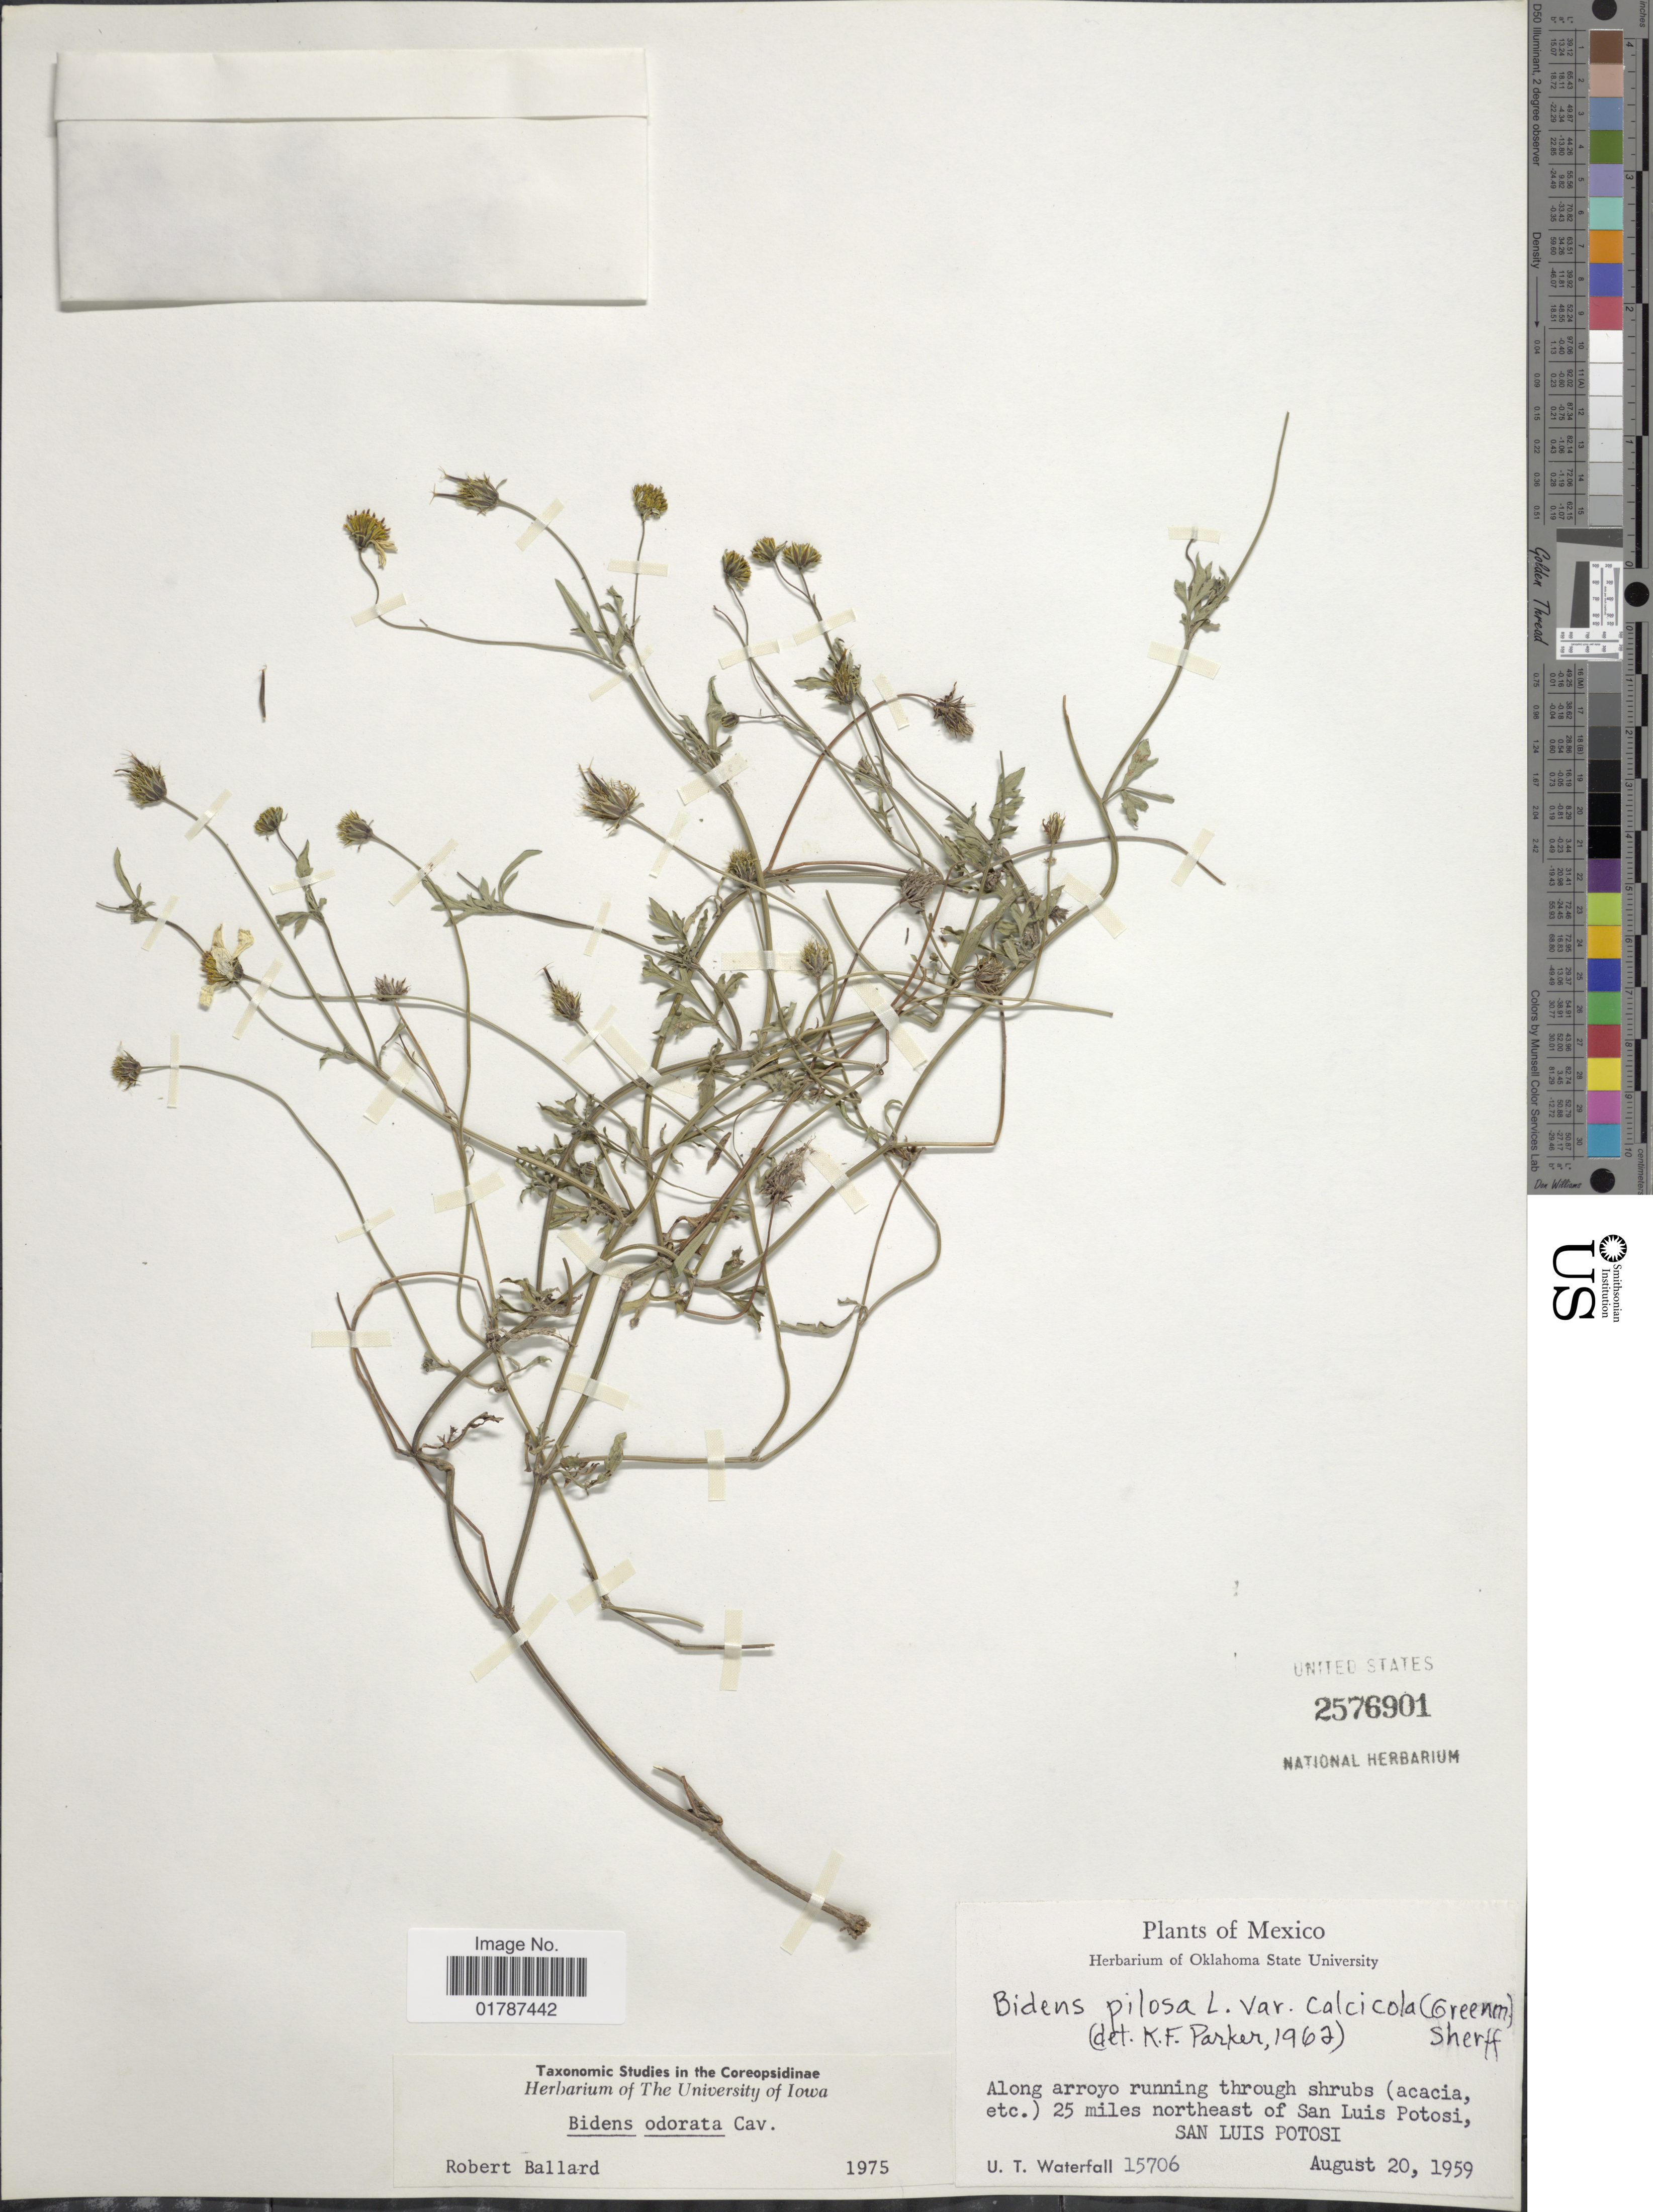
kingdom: Plantae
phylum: Tracheophyta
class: Magnoliopsida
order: Asterales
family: Asteraceae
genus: Bidens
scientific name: Bidens odorata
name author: Cav.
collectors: U. T. Waterfall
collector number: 15706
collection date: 1959-08-20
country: Mexico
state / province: San Luis Potosí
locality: Along arroyo running through shrubs, 12 miles northeast of San Luis Potosi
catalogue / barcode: US 2576901